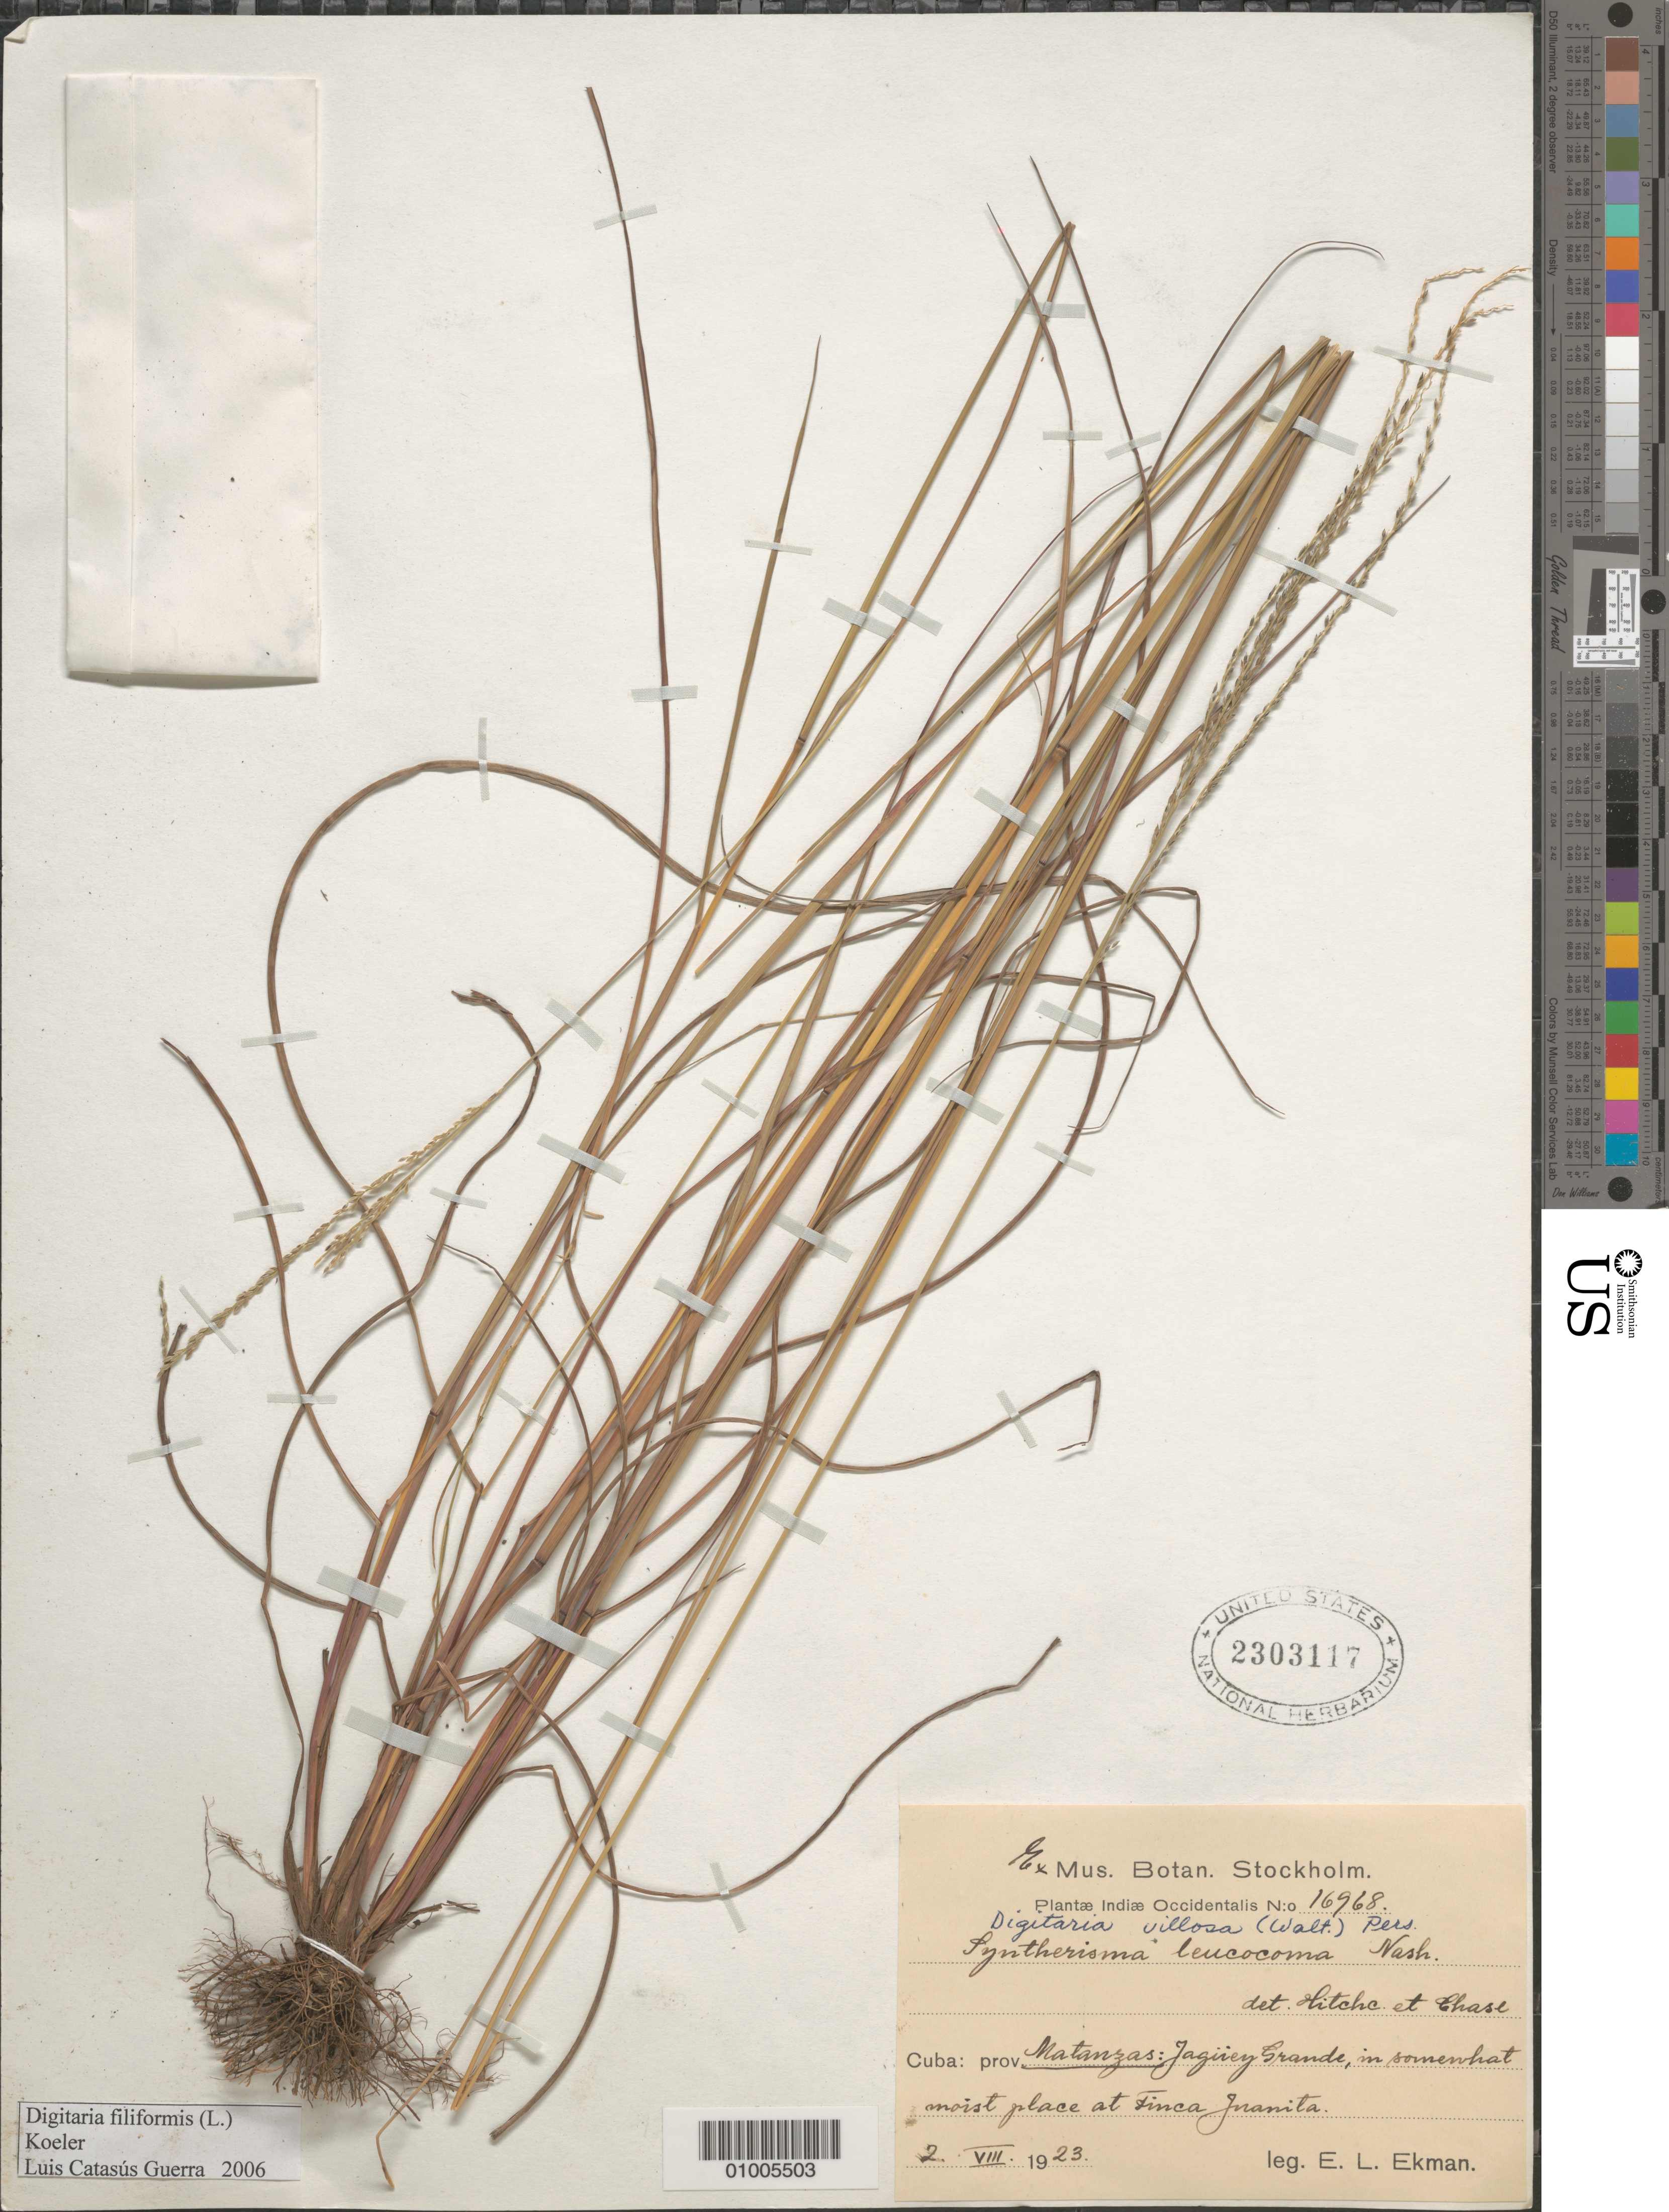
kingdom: Plantae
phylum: Tracheophyta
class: Liliopsida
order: Poales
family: Poaceae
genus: Digitaria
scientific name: Digitaria filiformis var. filiformis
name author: (L.) Koeler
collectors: E. L. Ekman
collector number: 16968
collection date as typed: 07 Feb 1923 or 02 Jul 1923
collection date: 1923-02-07 or 1923-07-02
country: Cuba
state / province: Matanzas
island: Cuba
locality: Jagiey Grande, in somewhat moist pace at Tinca Juamita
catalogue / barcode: US 2303117